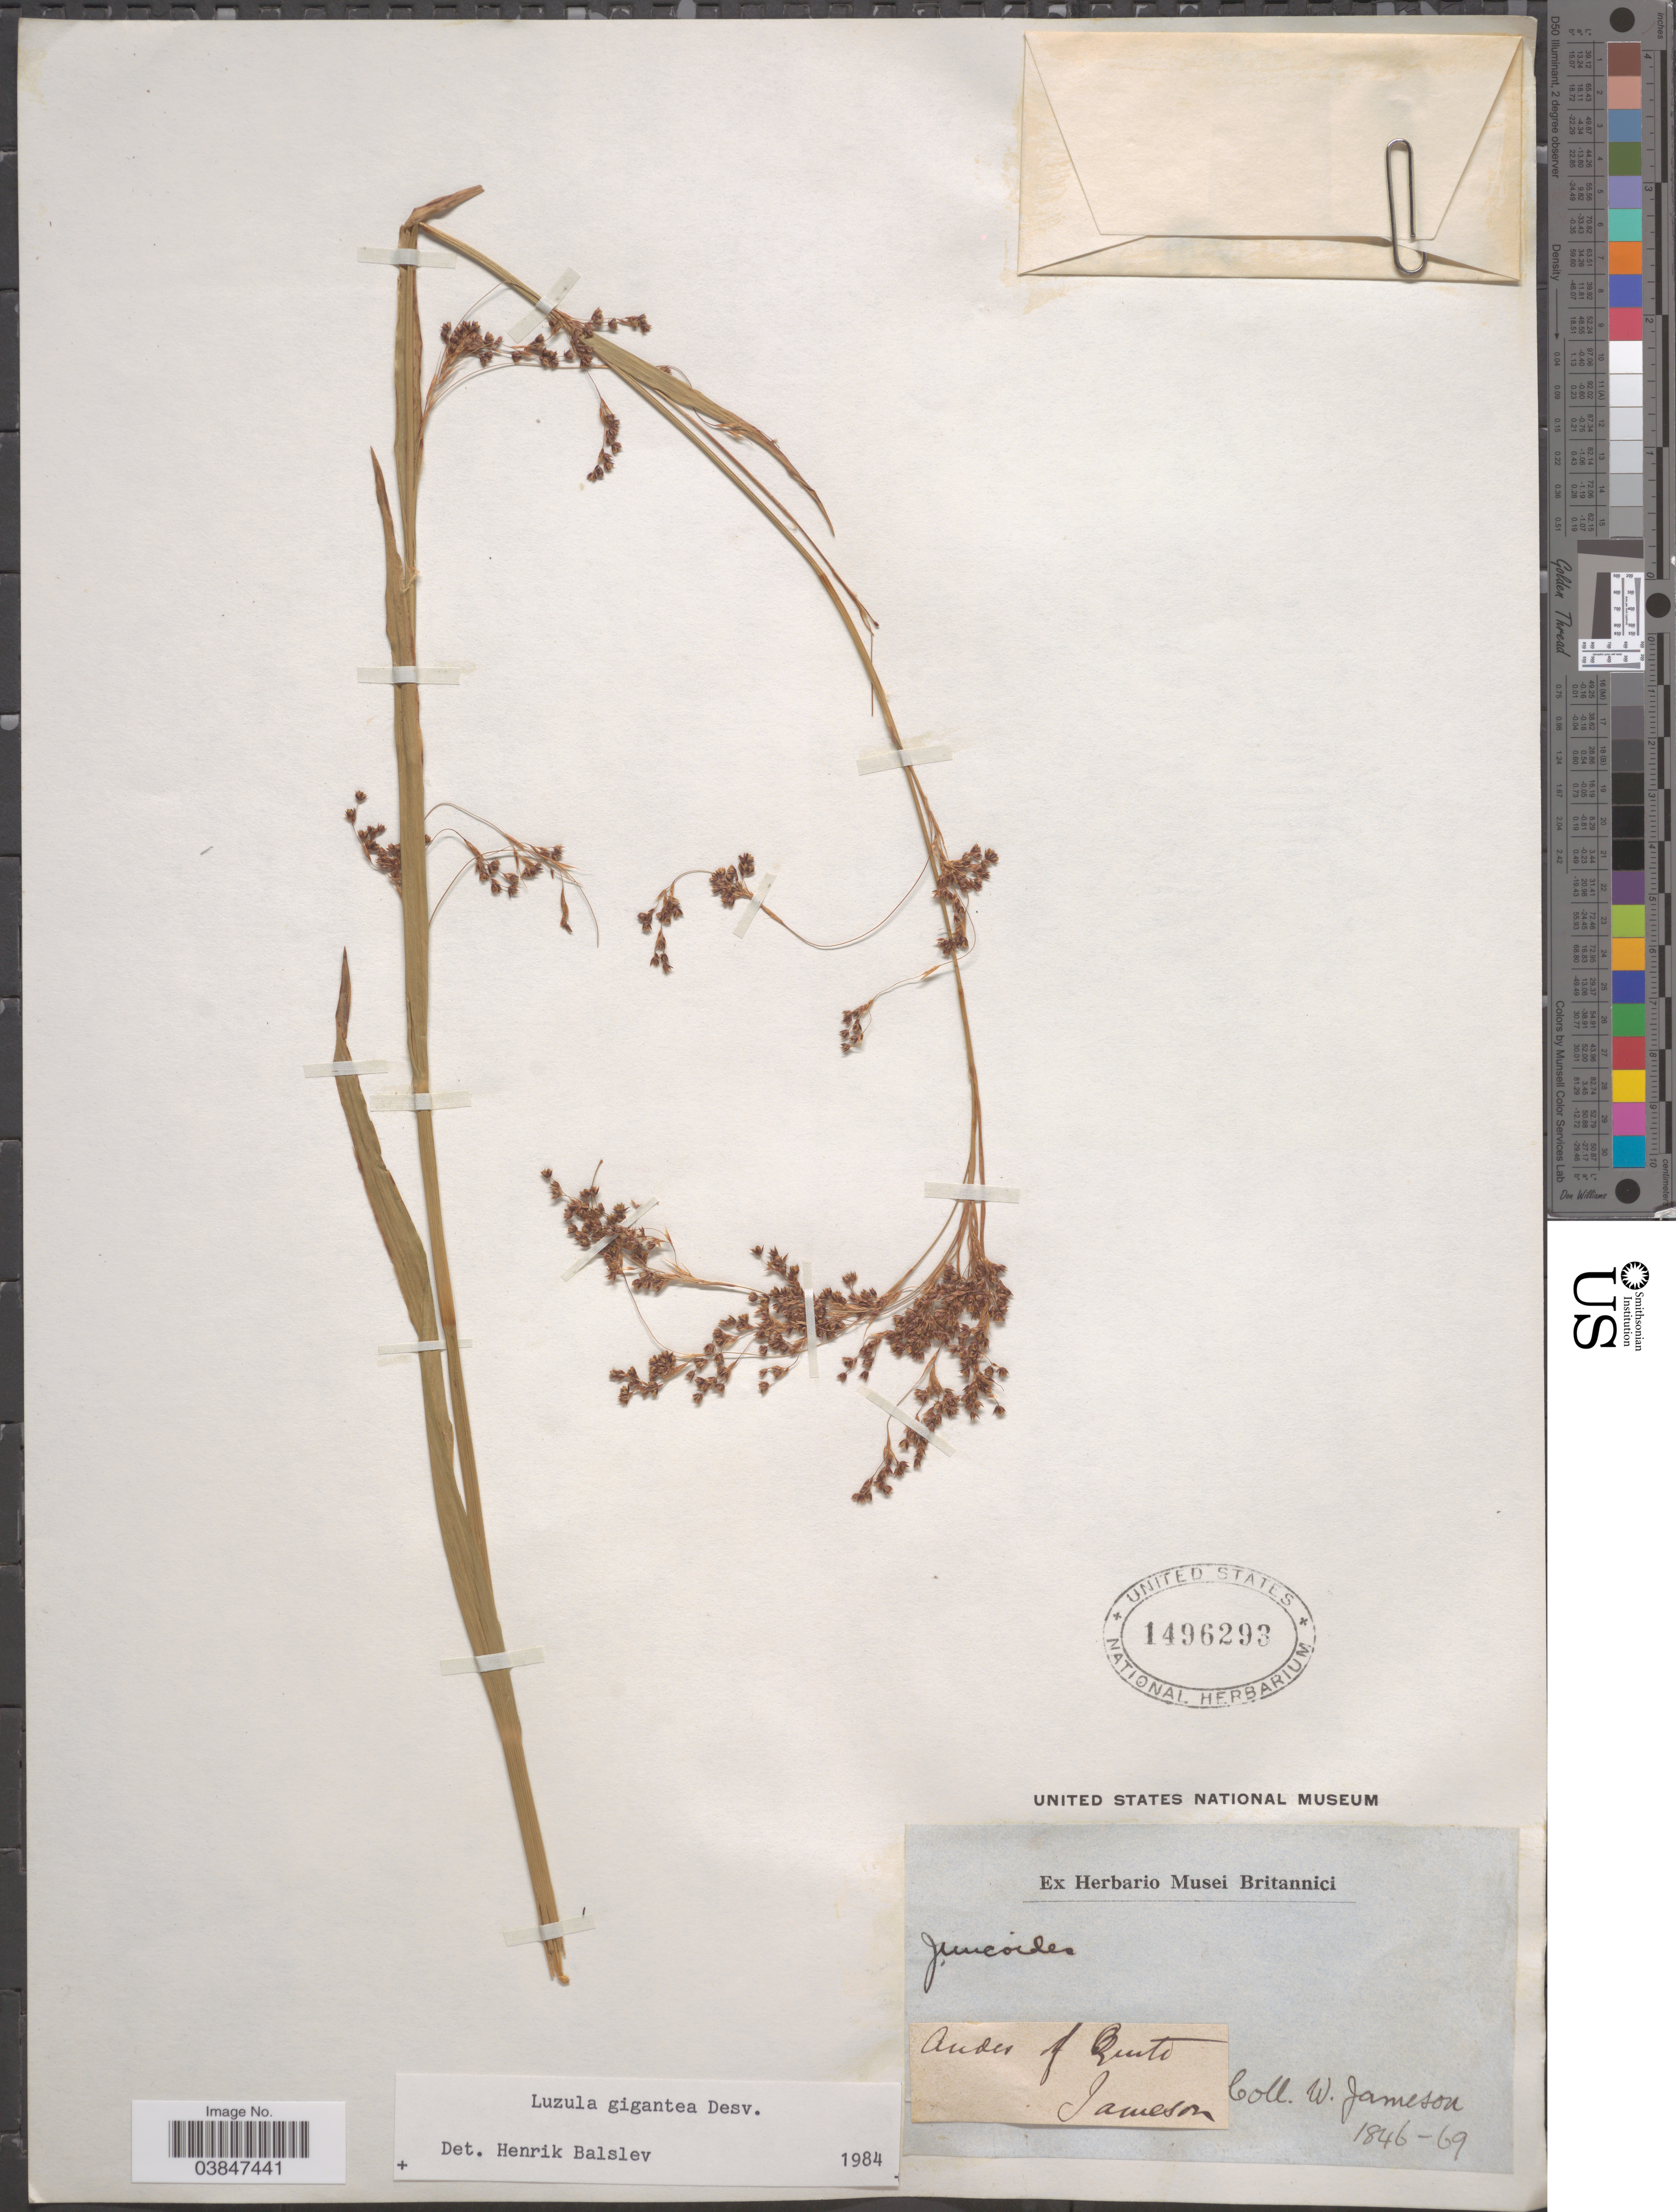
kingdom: Plantae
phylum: Tracheophyta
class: Liliopsida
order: Poales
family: Juncaceae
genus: Luzula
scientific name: Luzula gigantea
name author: Desv.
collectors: W. Jameson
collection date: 1846/1869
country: Ecuador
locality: Andes of Quito.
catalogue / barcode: US 1496293